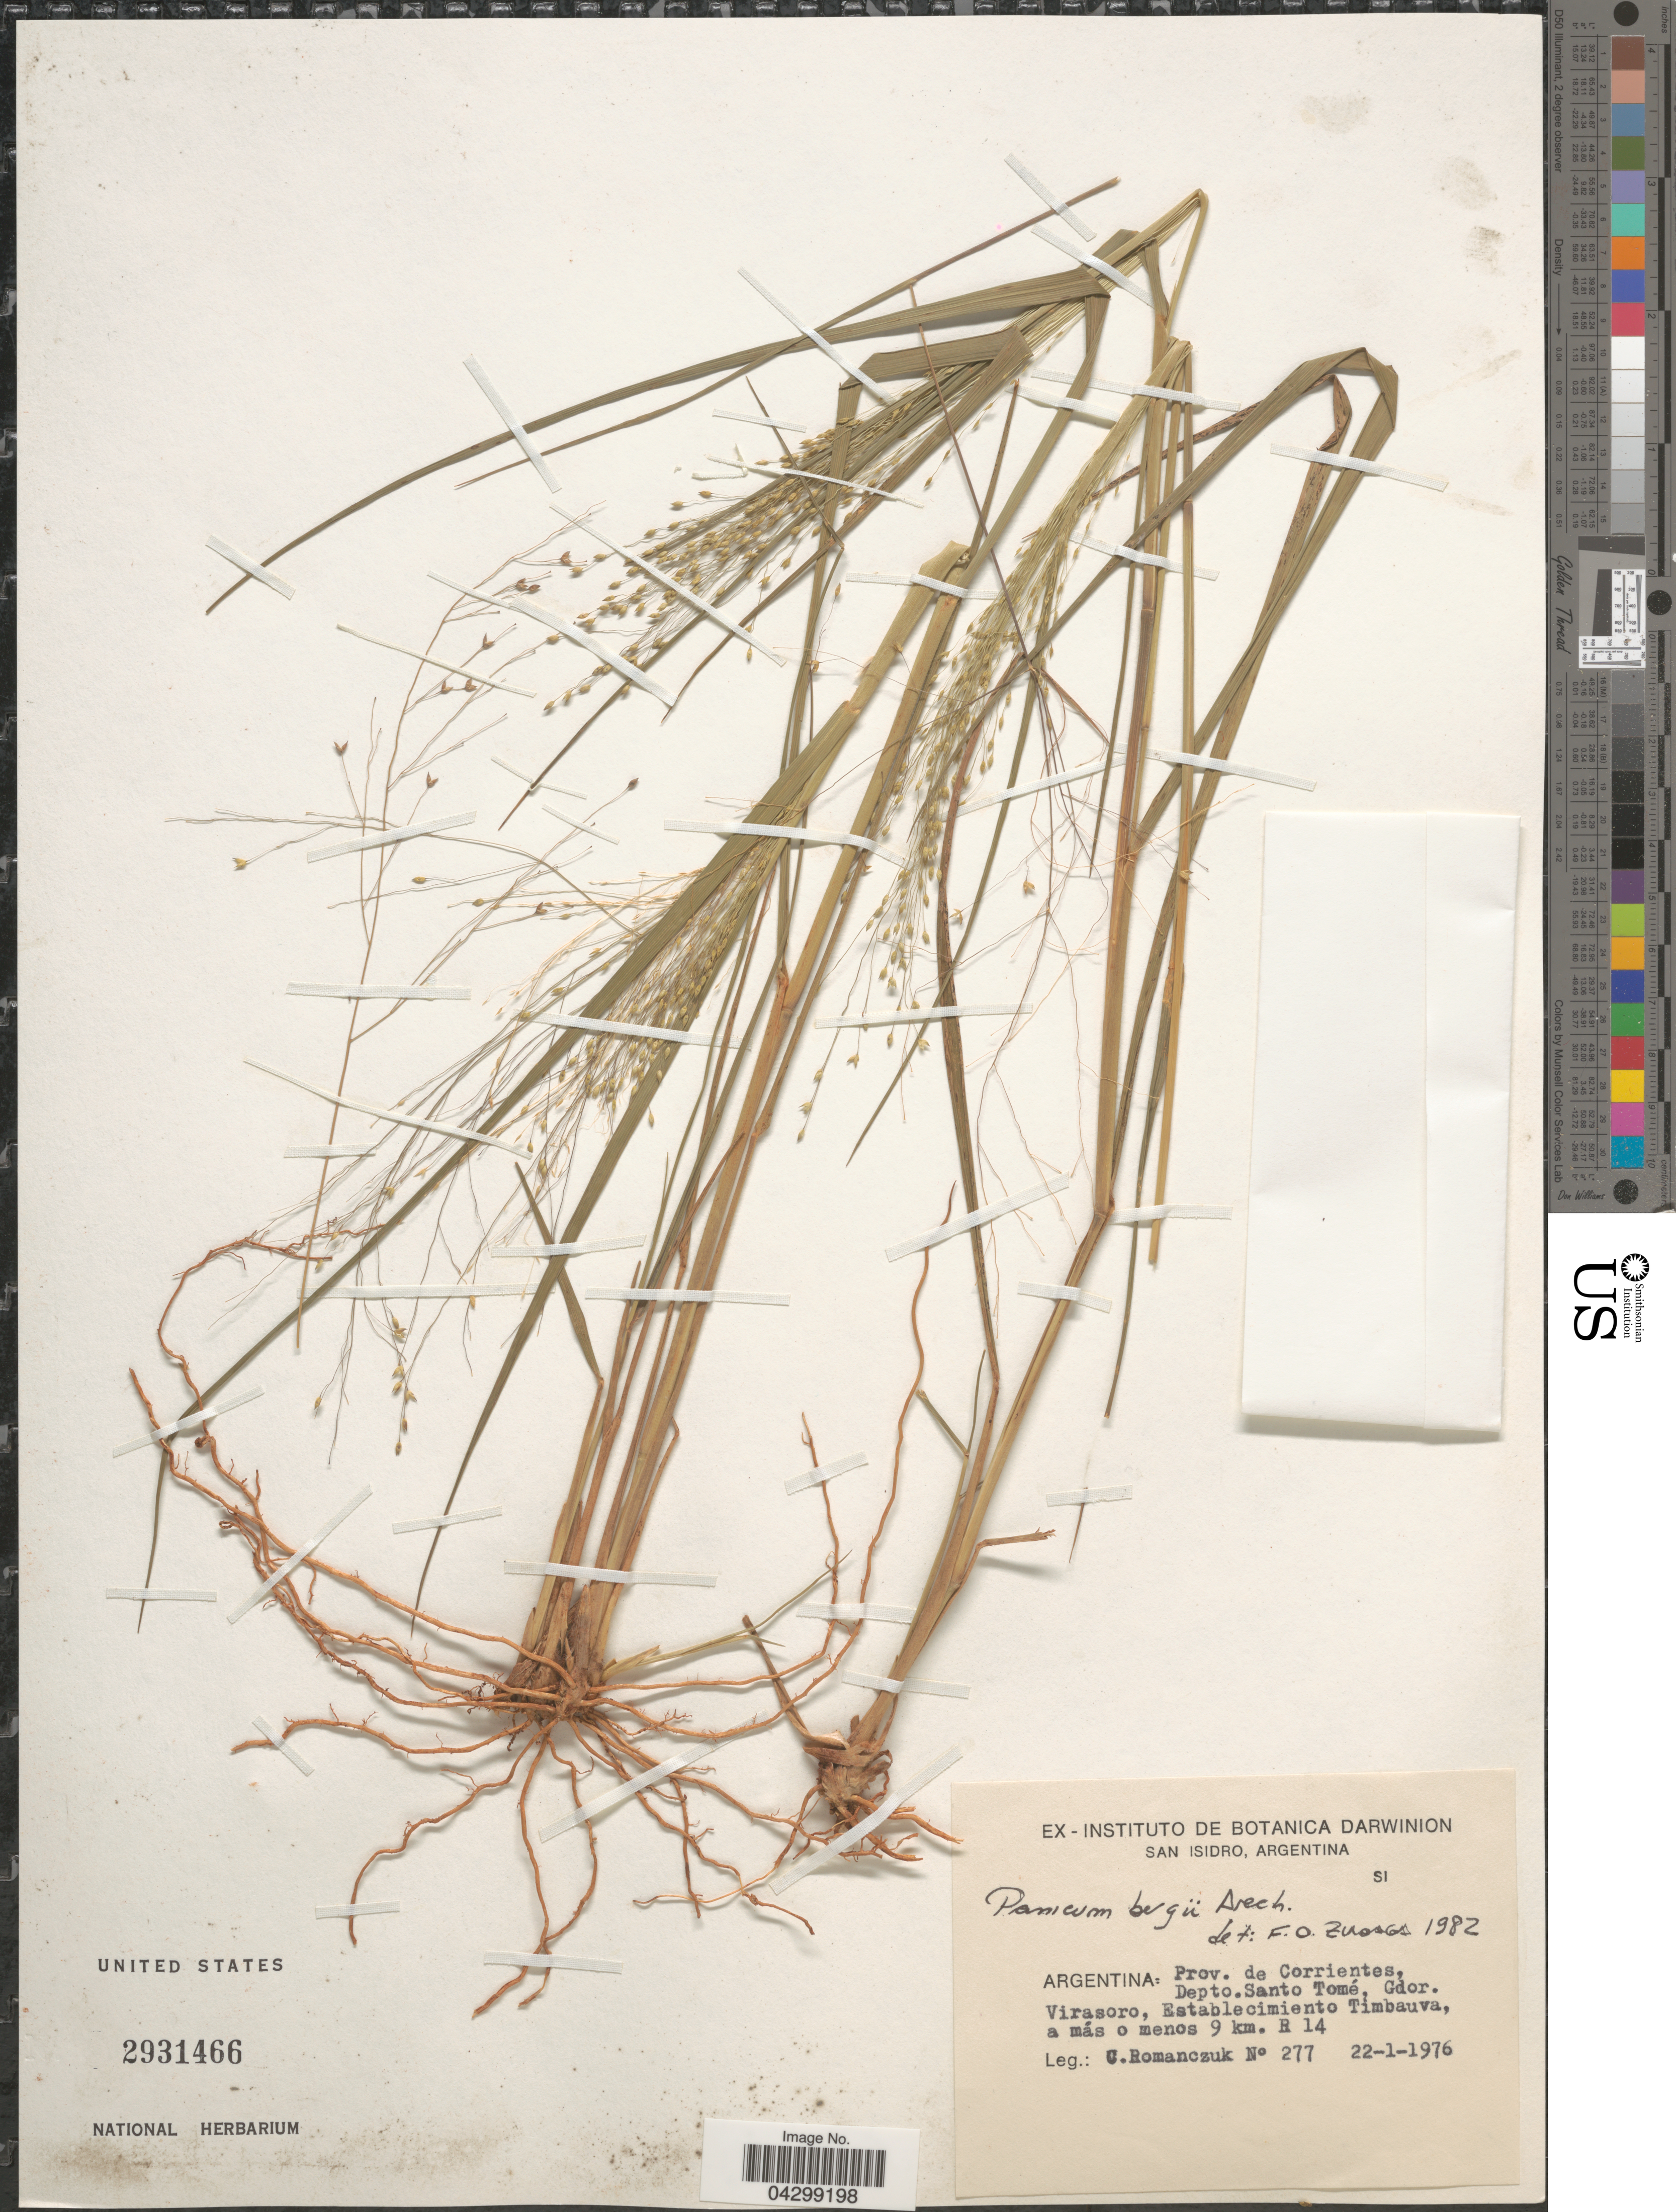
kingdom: Plantae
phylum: Tracheophyta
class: Liliopsida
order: Poales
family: Poaceae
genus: Panicum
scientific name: Panicum bergii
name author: Arechav.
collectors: C. Romanczuk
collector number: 277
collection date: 1976-01-22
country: Argentina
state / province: Corrientes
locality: Depto. Santo Tomé, Gdor. Virasoro, Establecimiento Timbauva, a más o menos 9 km. R 14.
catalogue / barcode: US 2931466